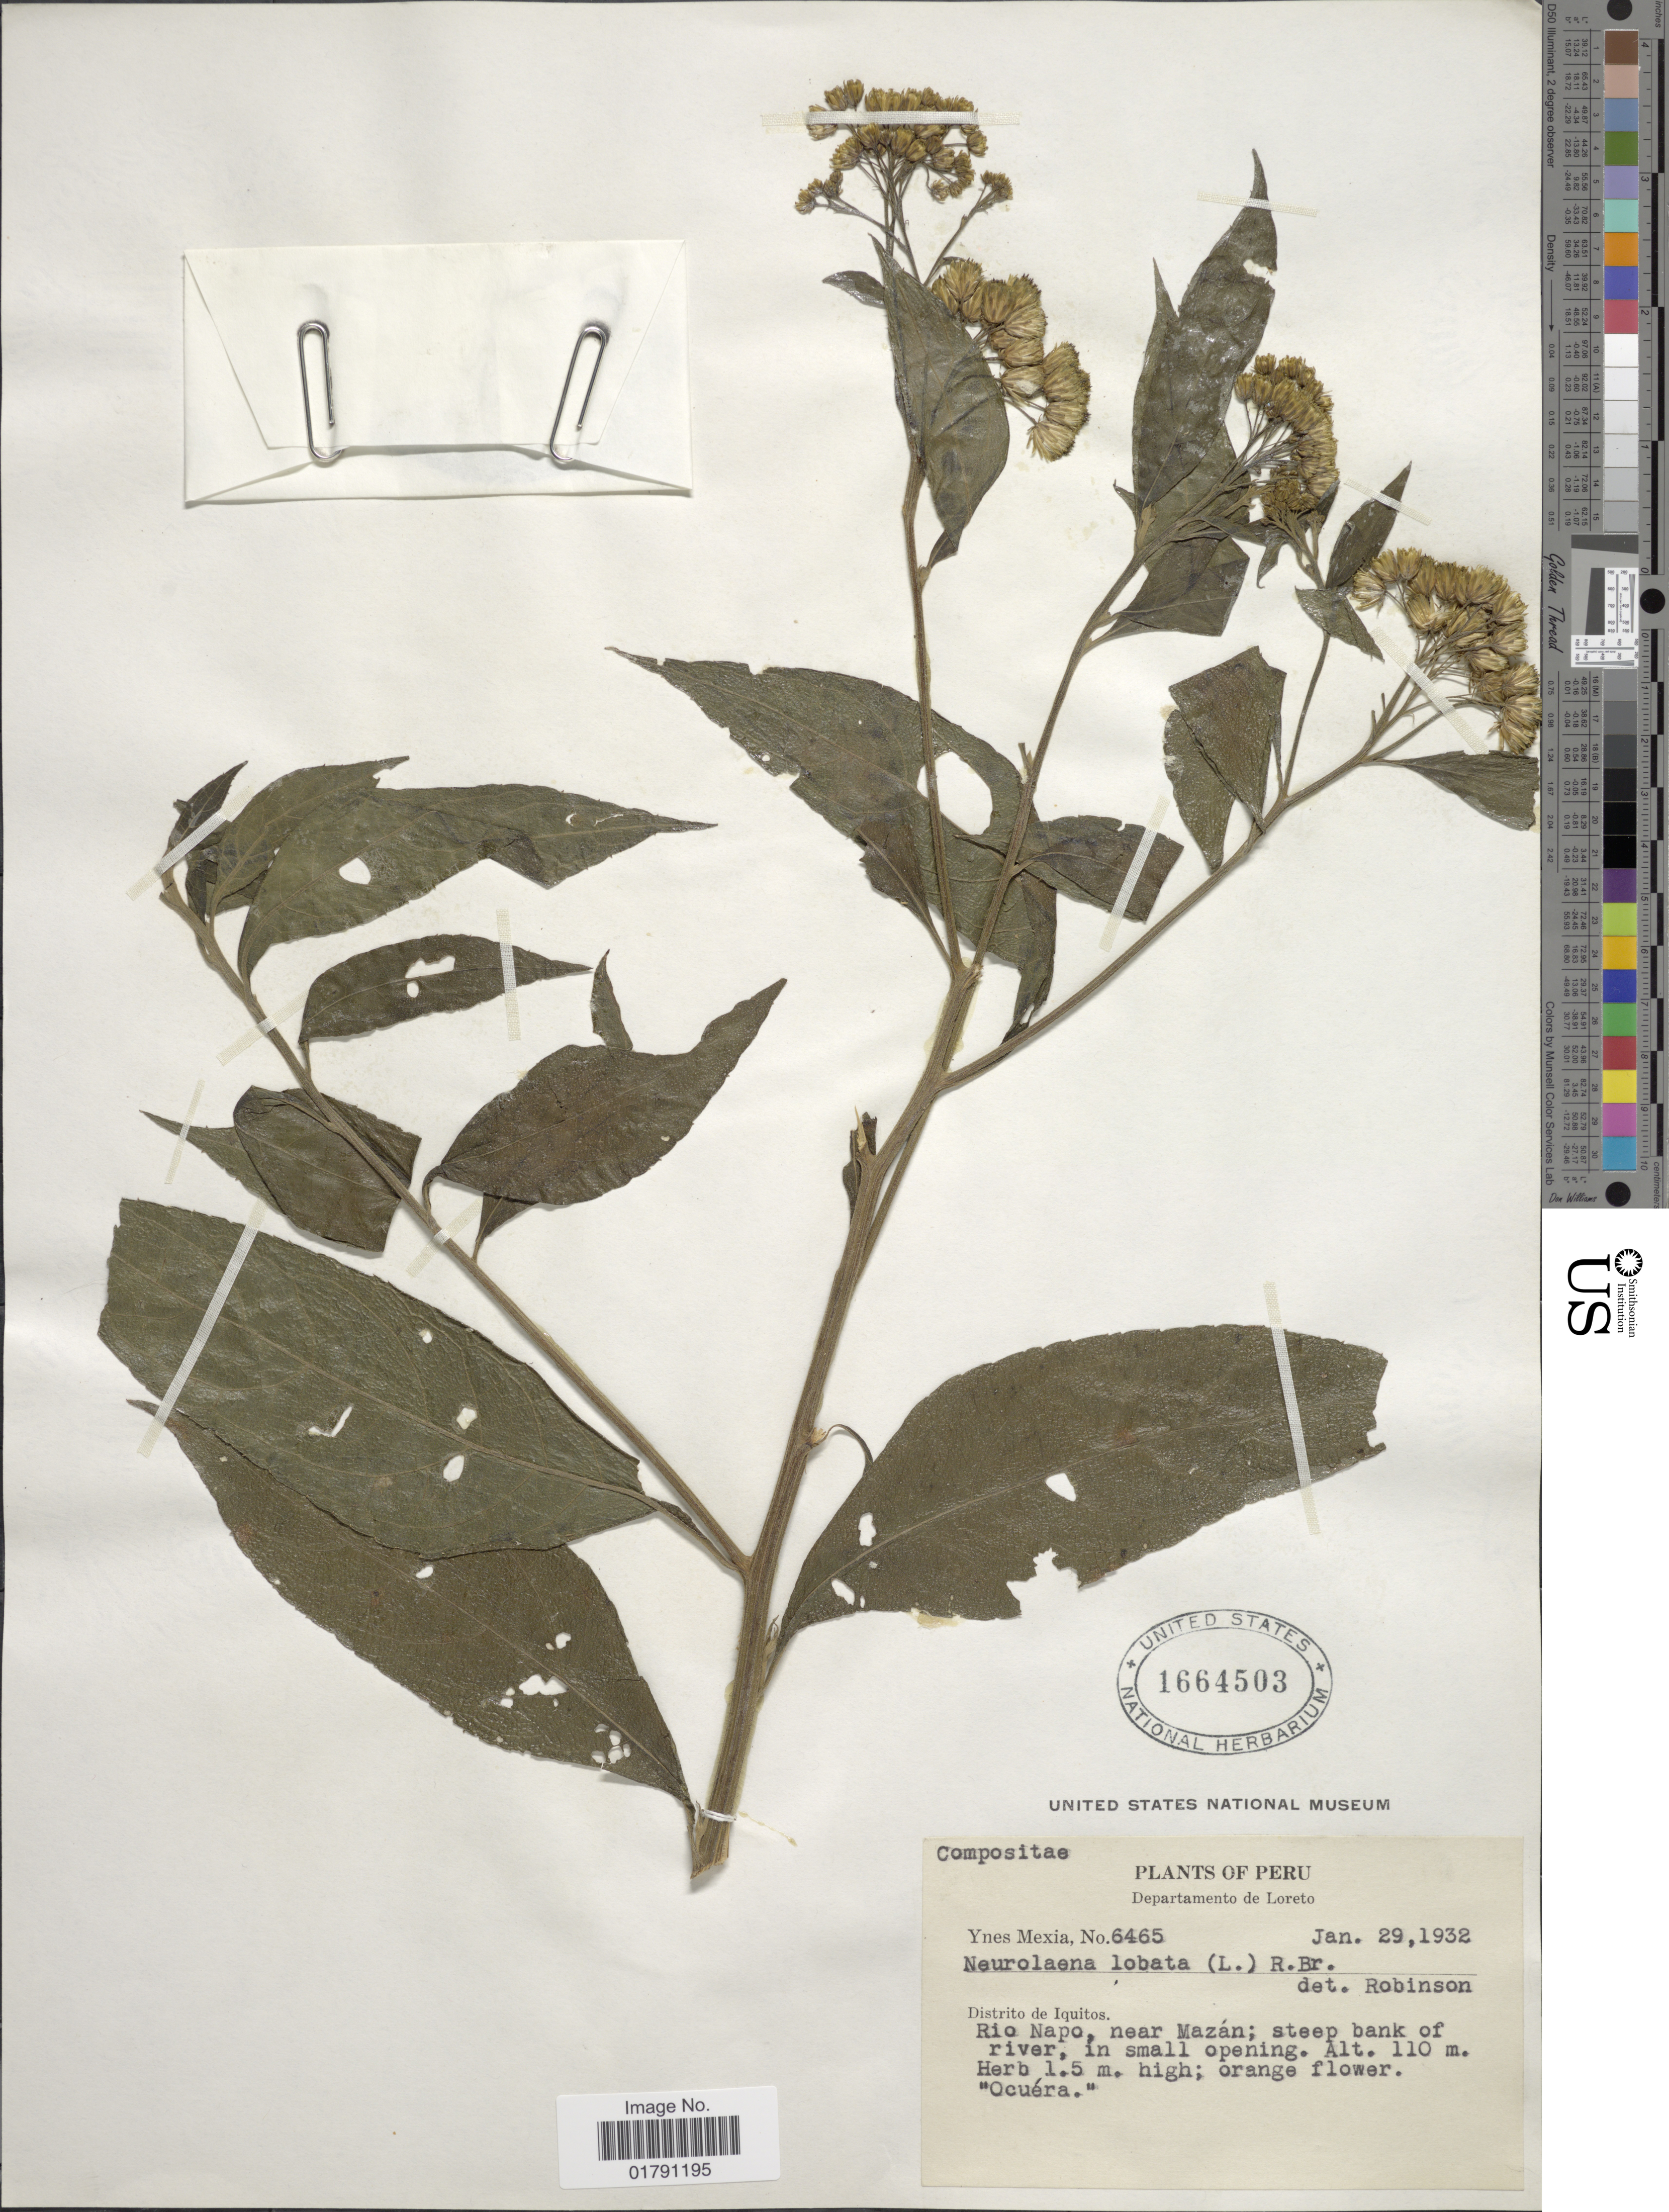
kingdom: Plantae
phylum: Tracheophyta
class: Magnoliopsida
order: Asterales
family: Asteraceae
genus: Neurolaena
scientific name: Neurolaena lobata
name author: (L.) R. Br. ex Cass.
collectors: Y. Mexia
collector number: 6465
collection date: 1932-01-29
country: Peru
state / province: Loreto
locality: Distrito de Iquitos, Rio Napo, near Mazan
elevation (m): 110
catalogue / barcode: US 1664503